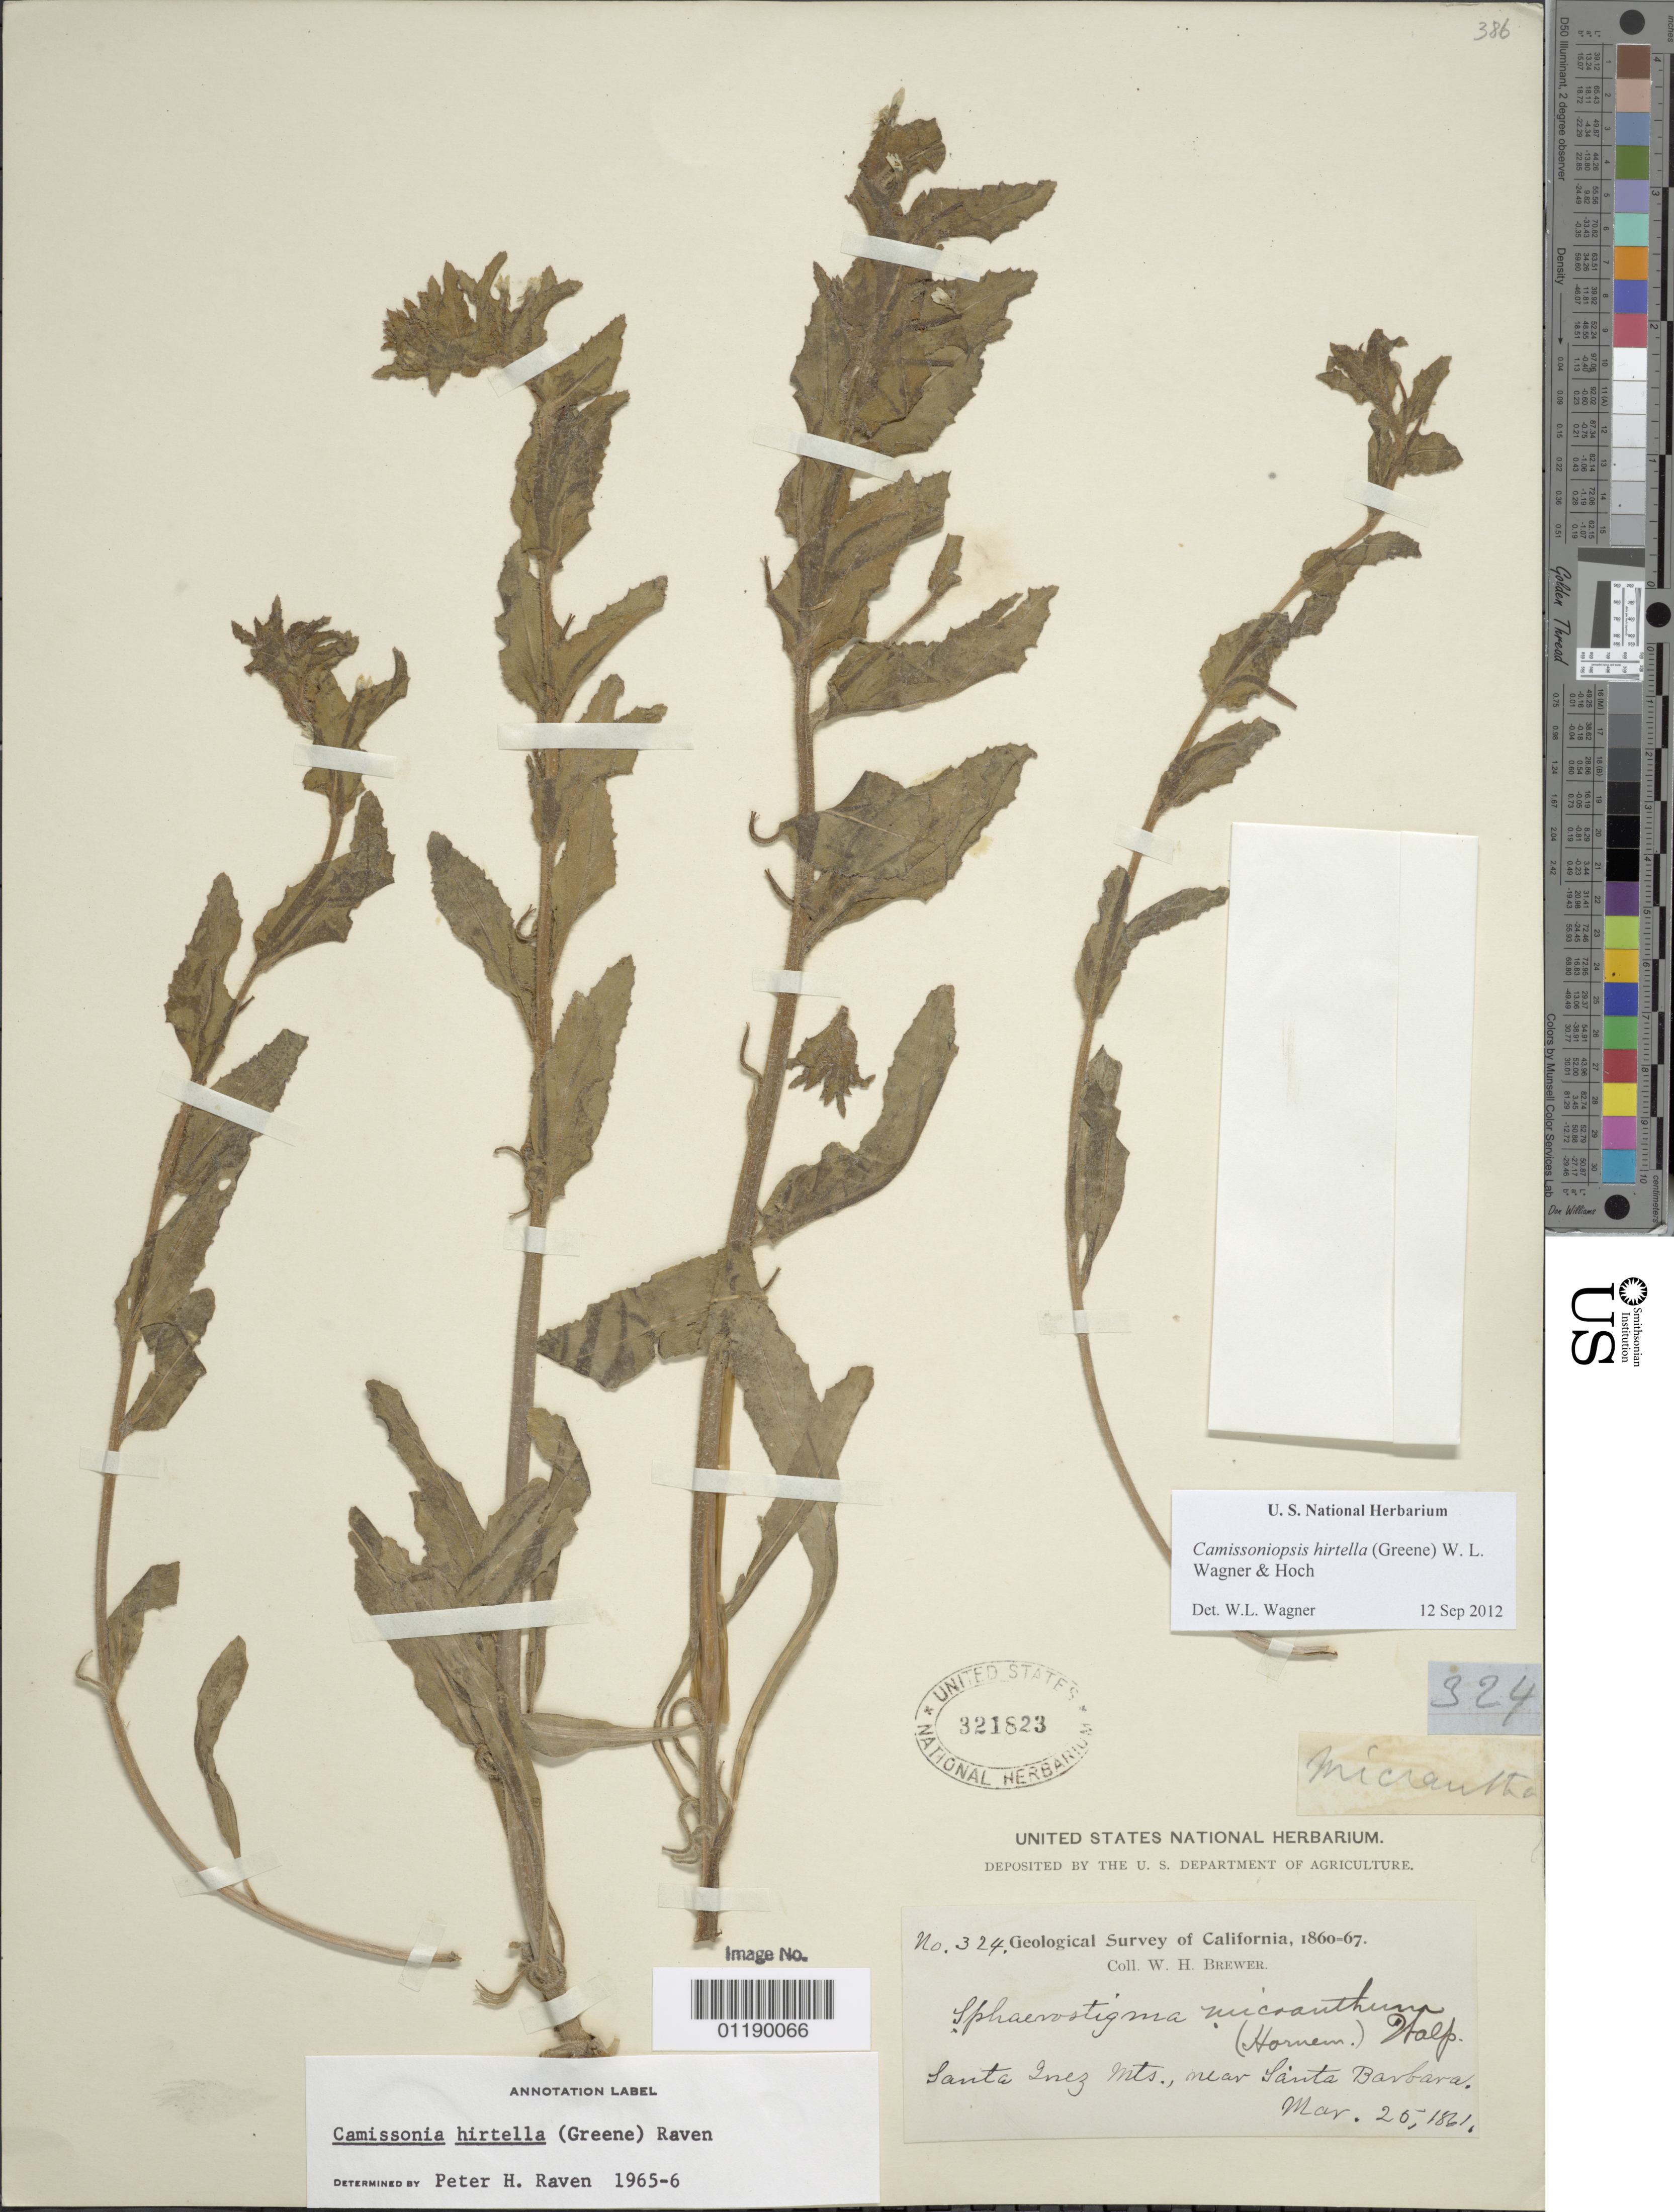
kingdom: Plantae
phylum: Tracheophyta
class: Magnoliopsida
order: Myrtales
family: Onagraceae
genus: Camissoniopsis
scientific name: Camissoniopsis hirtella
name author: (Greene) W.L. Wagner & Hoch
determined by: Wagner, W. L., (BOT), Smithsonian Institution - National Museum of Natural History (UNITED STATES)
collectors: W. H. Brewer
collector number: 324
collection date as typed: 25 Mar 1861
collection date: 1861-03-25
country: United States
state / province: California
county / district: Santa Barbara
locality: Santa Ynez Mountains, near Santa Barbara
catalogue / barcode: US 321823